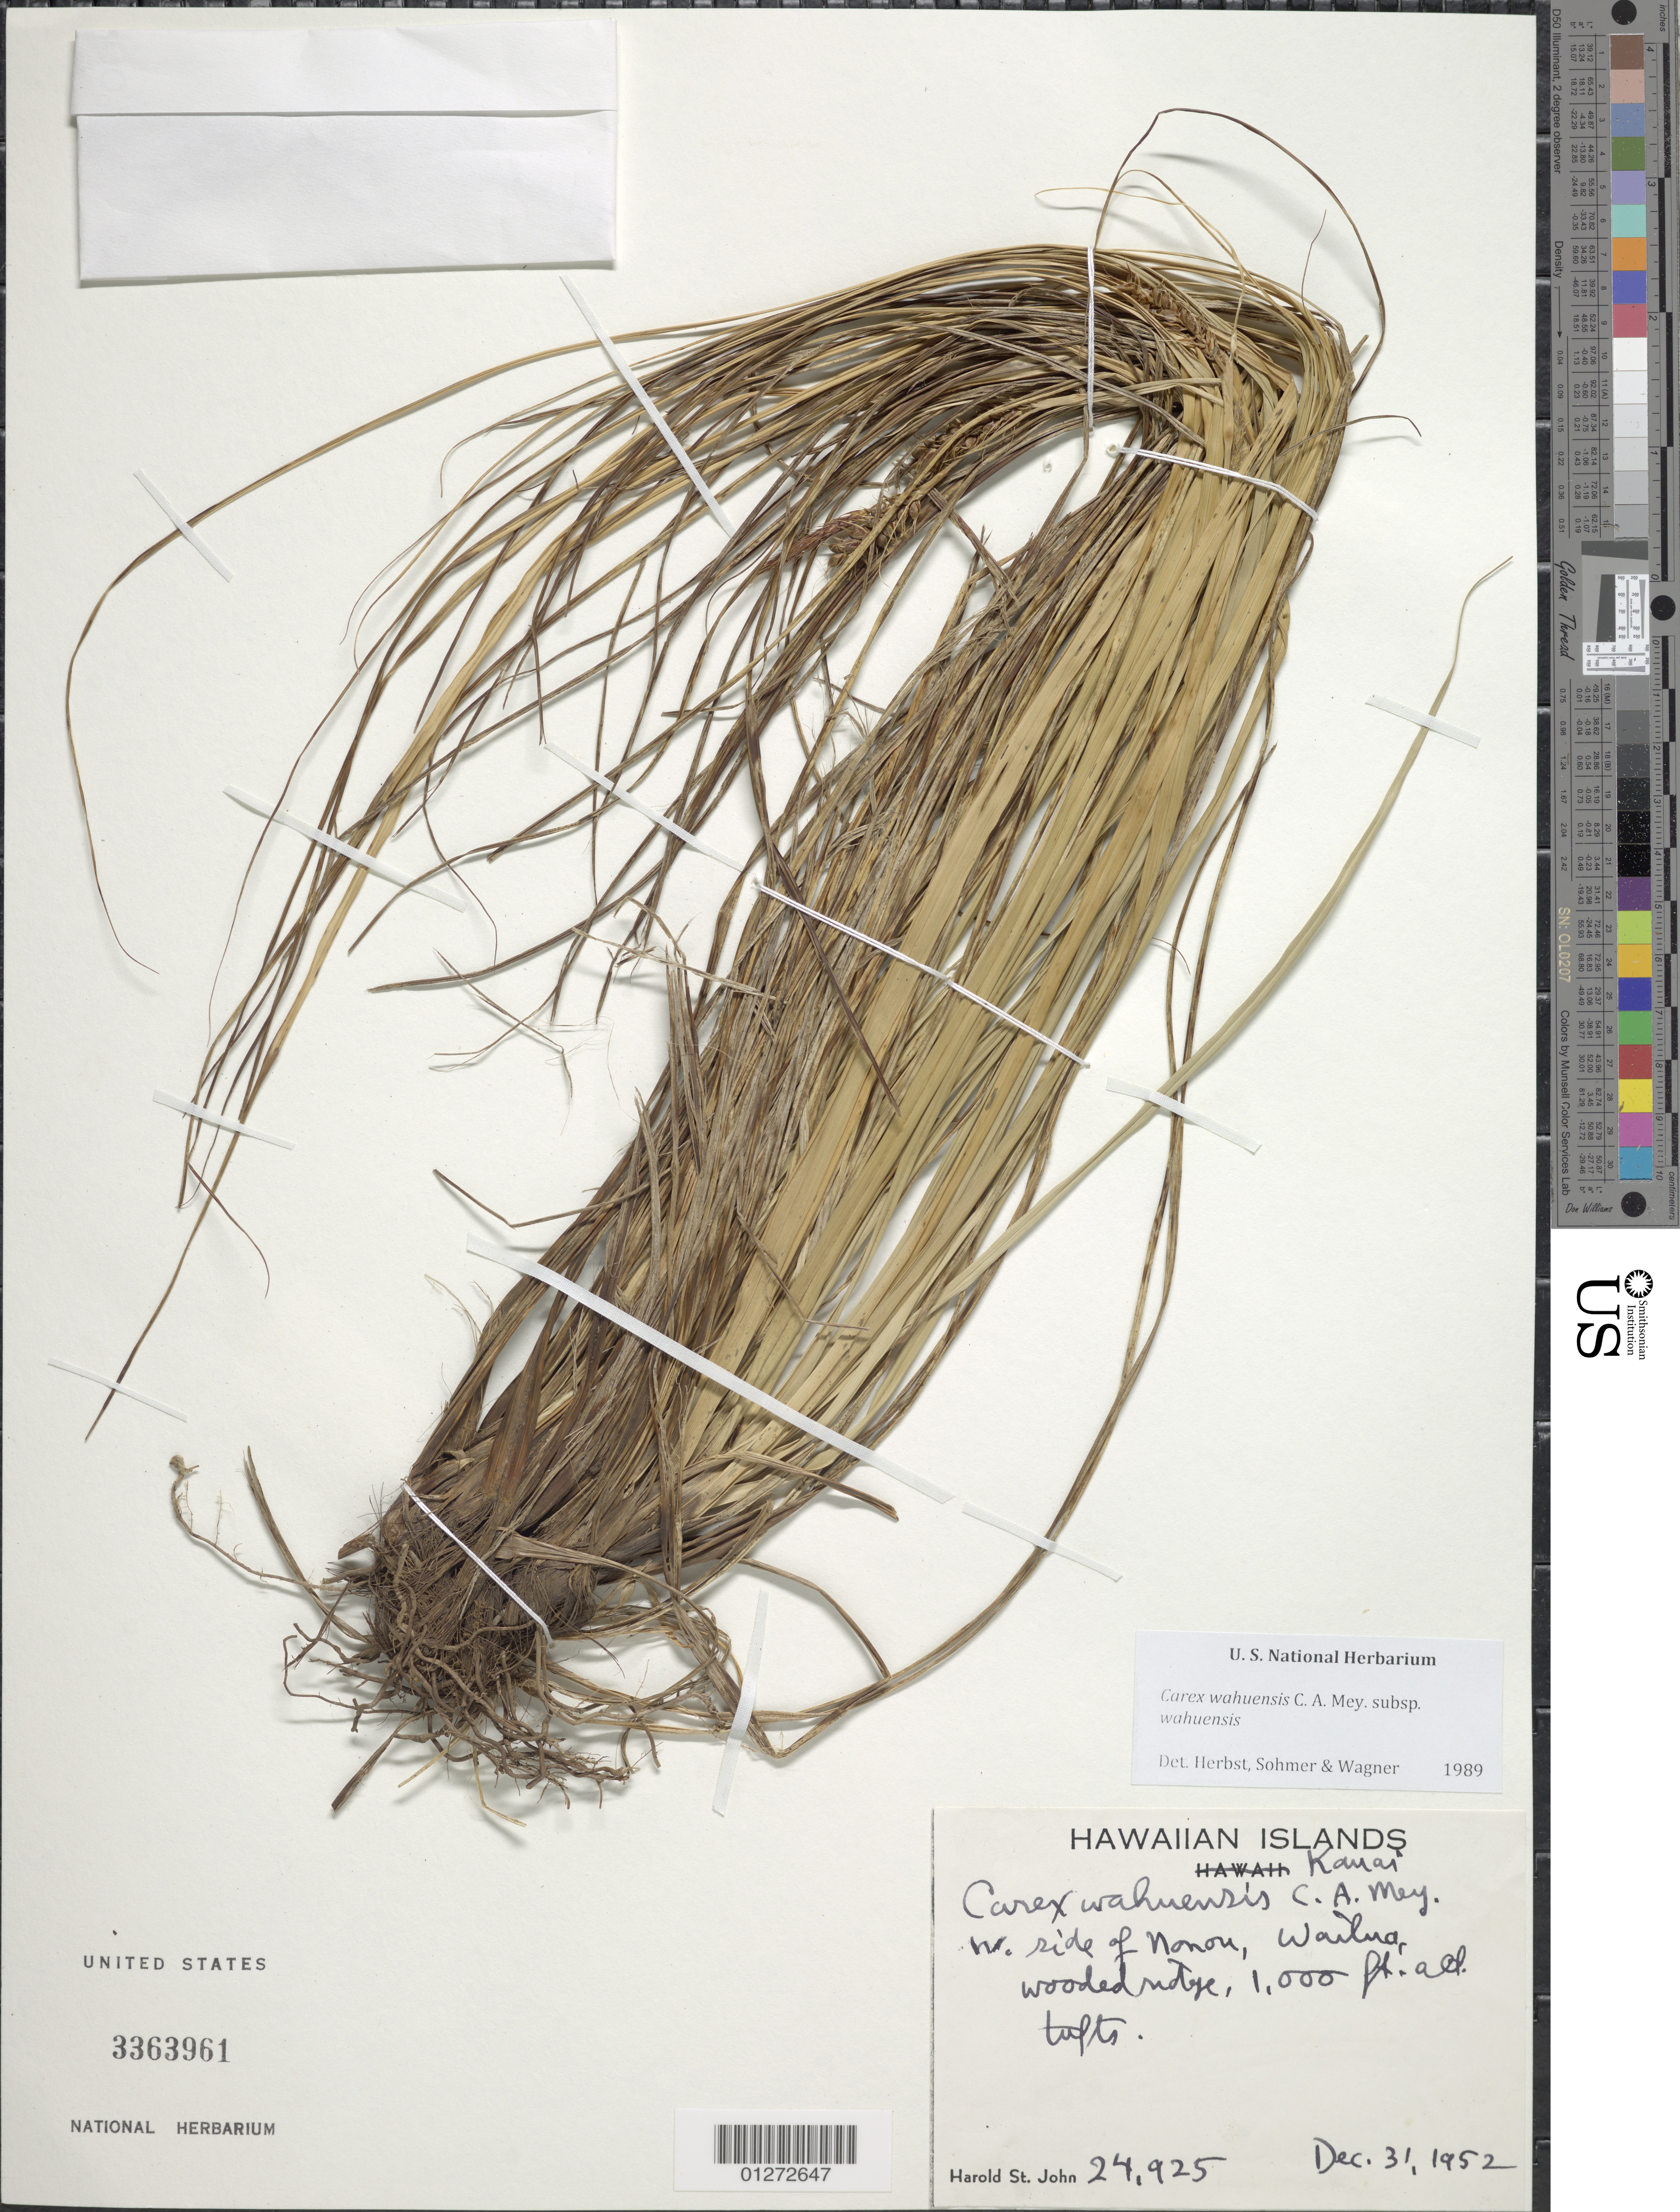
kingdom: Plantae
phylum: Tracheophyta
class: Liliopsida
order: Poales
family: Cyperaceae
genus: Carex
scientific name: Carex wahuensis subsp. wahuensis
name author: C.A. Mey.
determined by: Herbst, D. R.; Sohmer, S. H.; Wagner, W. L.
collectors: H. St. John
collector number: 24925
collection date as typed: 31 Dec 1952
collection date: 1952-12-31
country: United States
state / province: Hawaii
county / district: Kauai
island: Kaua'i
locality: W side of Nonou, Wailua.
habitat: Wooded ridge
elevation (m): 305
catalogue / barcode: US 3363961